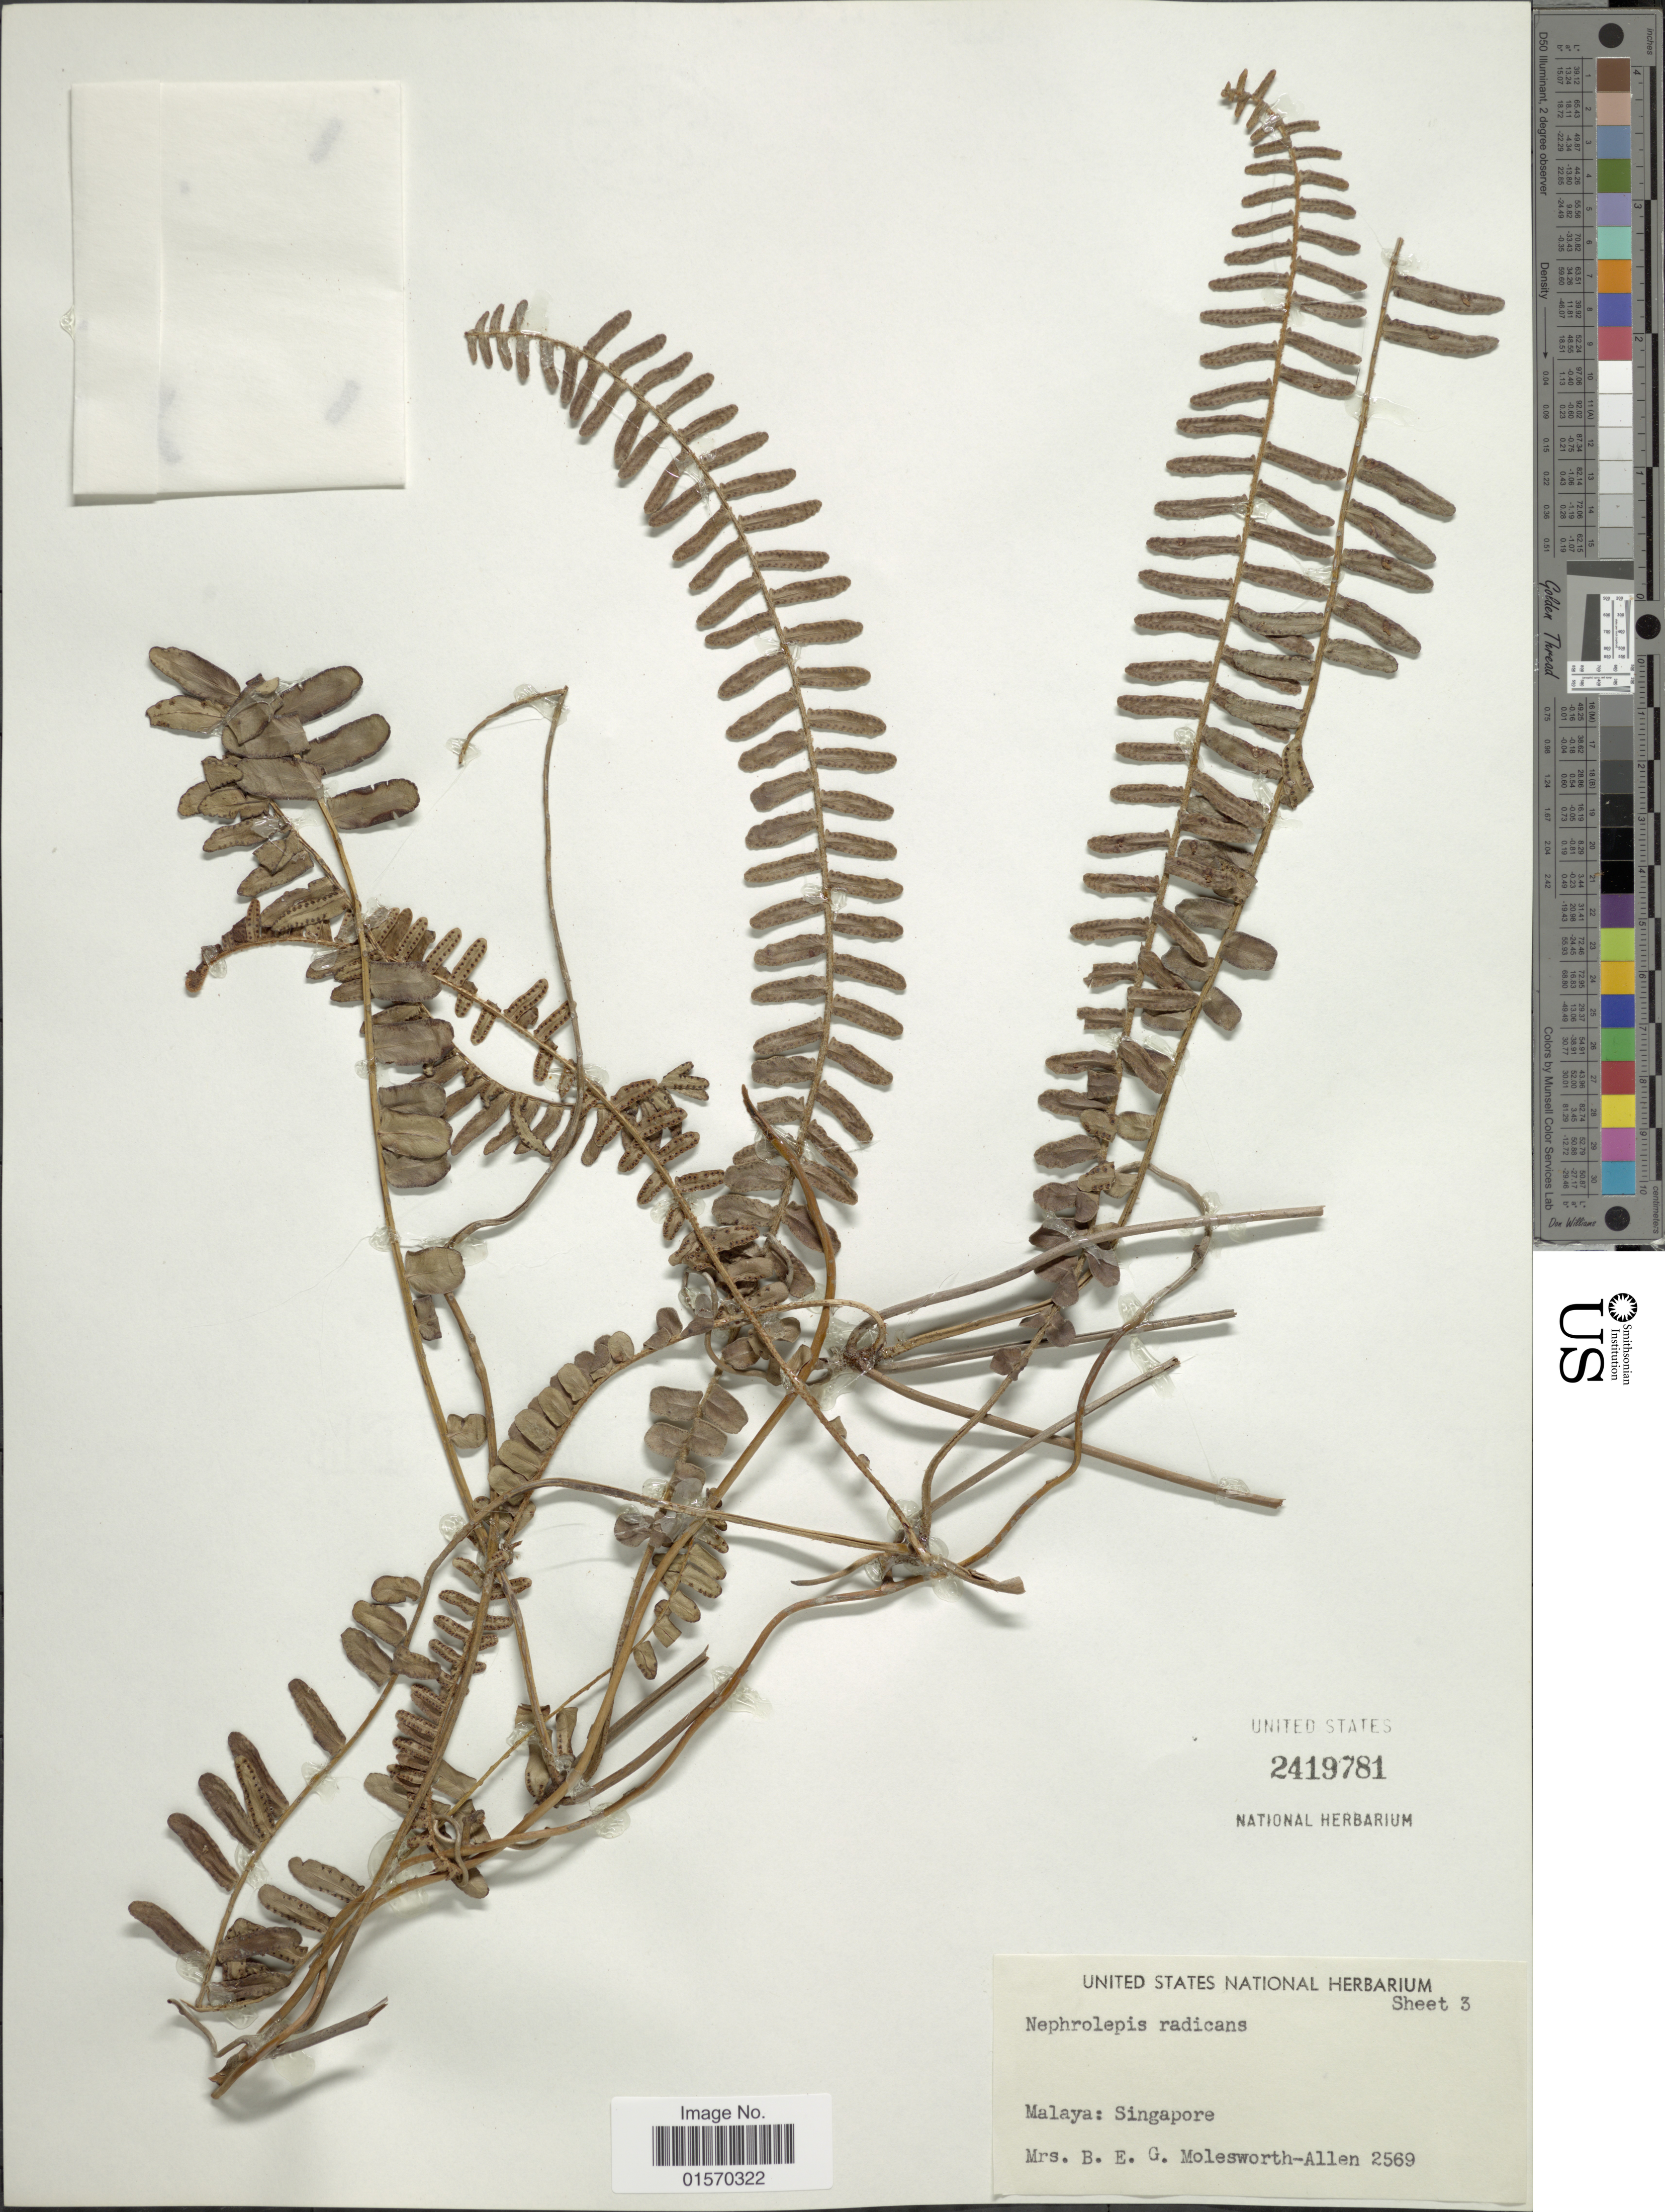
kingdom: Plantae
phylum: Tracheophyta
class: Polypodiopsida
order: Polypodiales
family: Nephrolepidaceae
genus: Nephrolepis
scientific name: Nephrolepis radicans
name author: (Burm.) Kuhn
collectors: Mrs. B. E. G. Molesworth-Allen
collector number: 2569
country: Singapore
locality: Malaya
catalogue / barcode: US 2419781